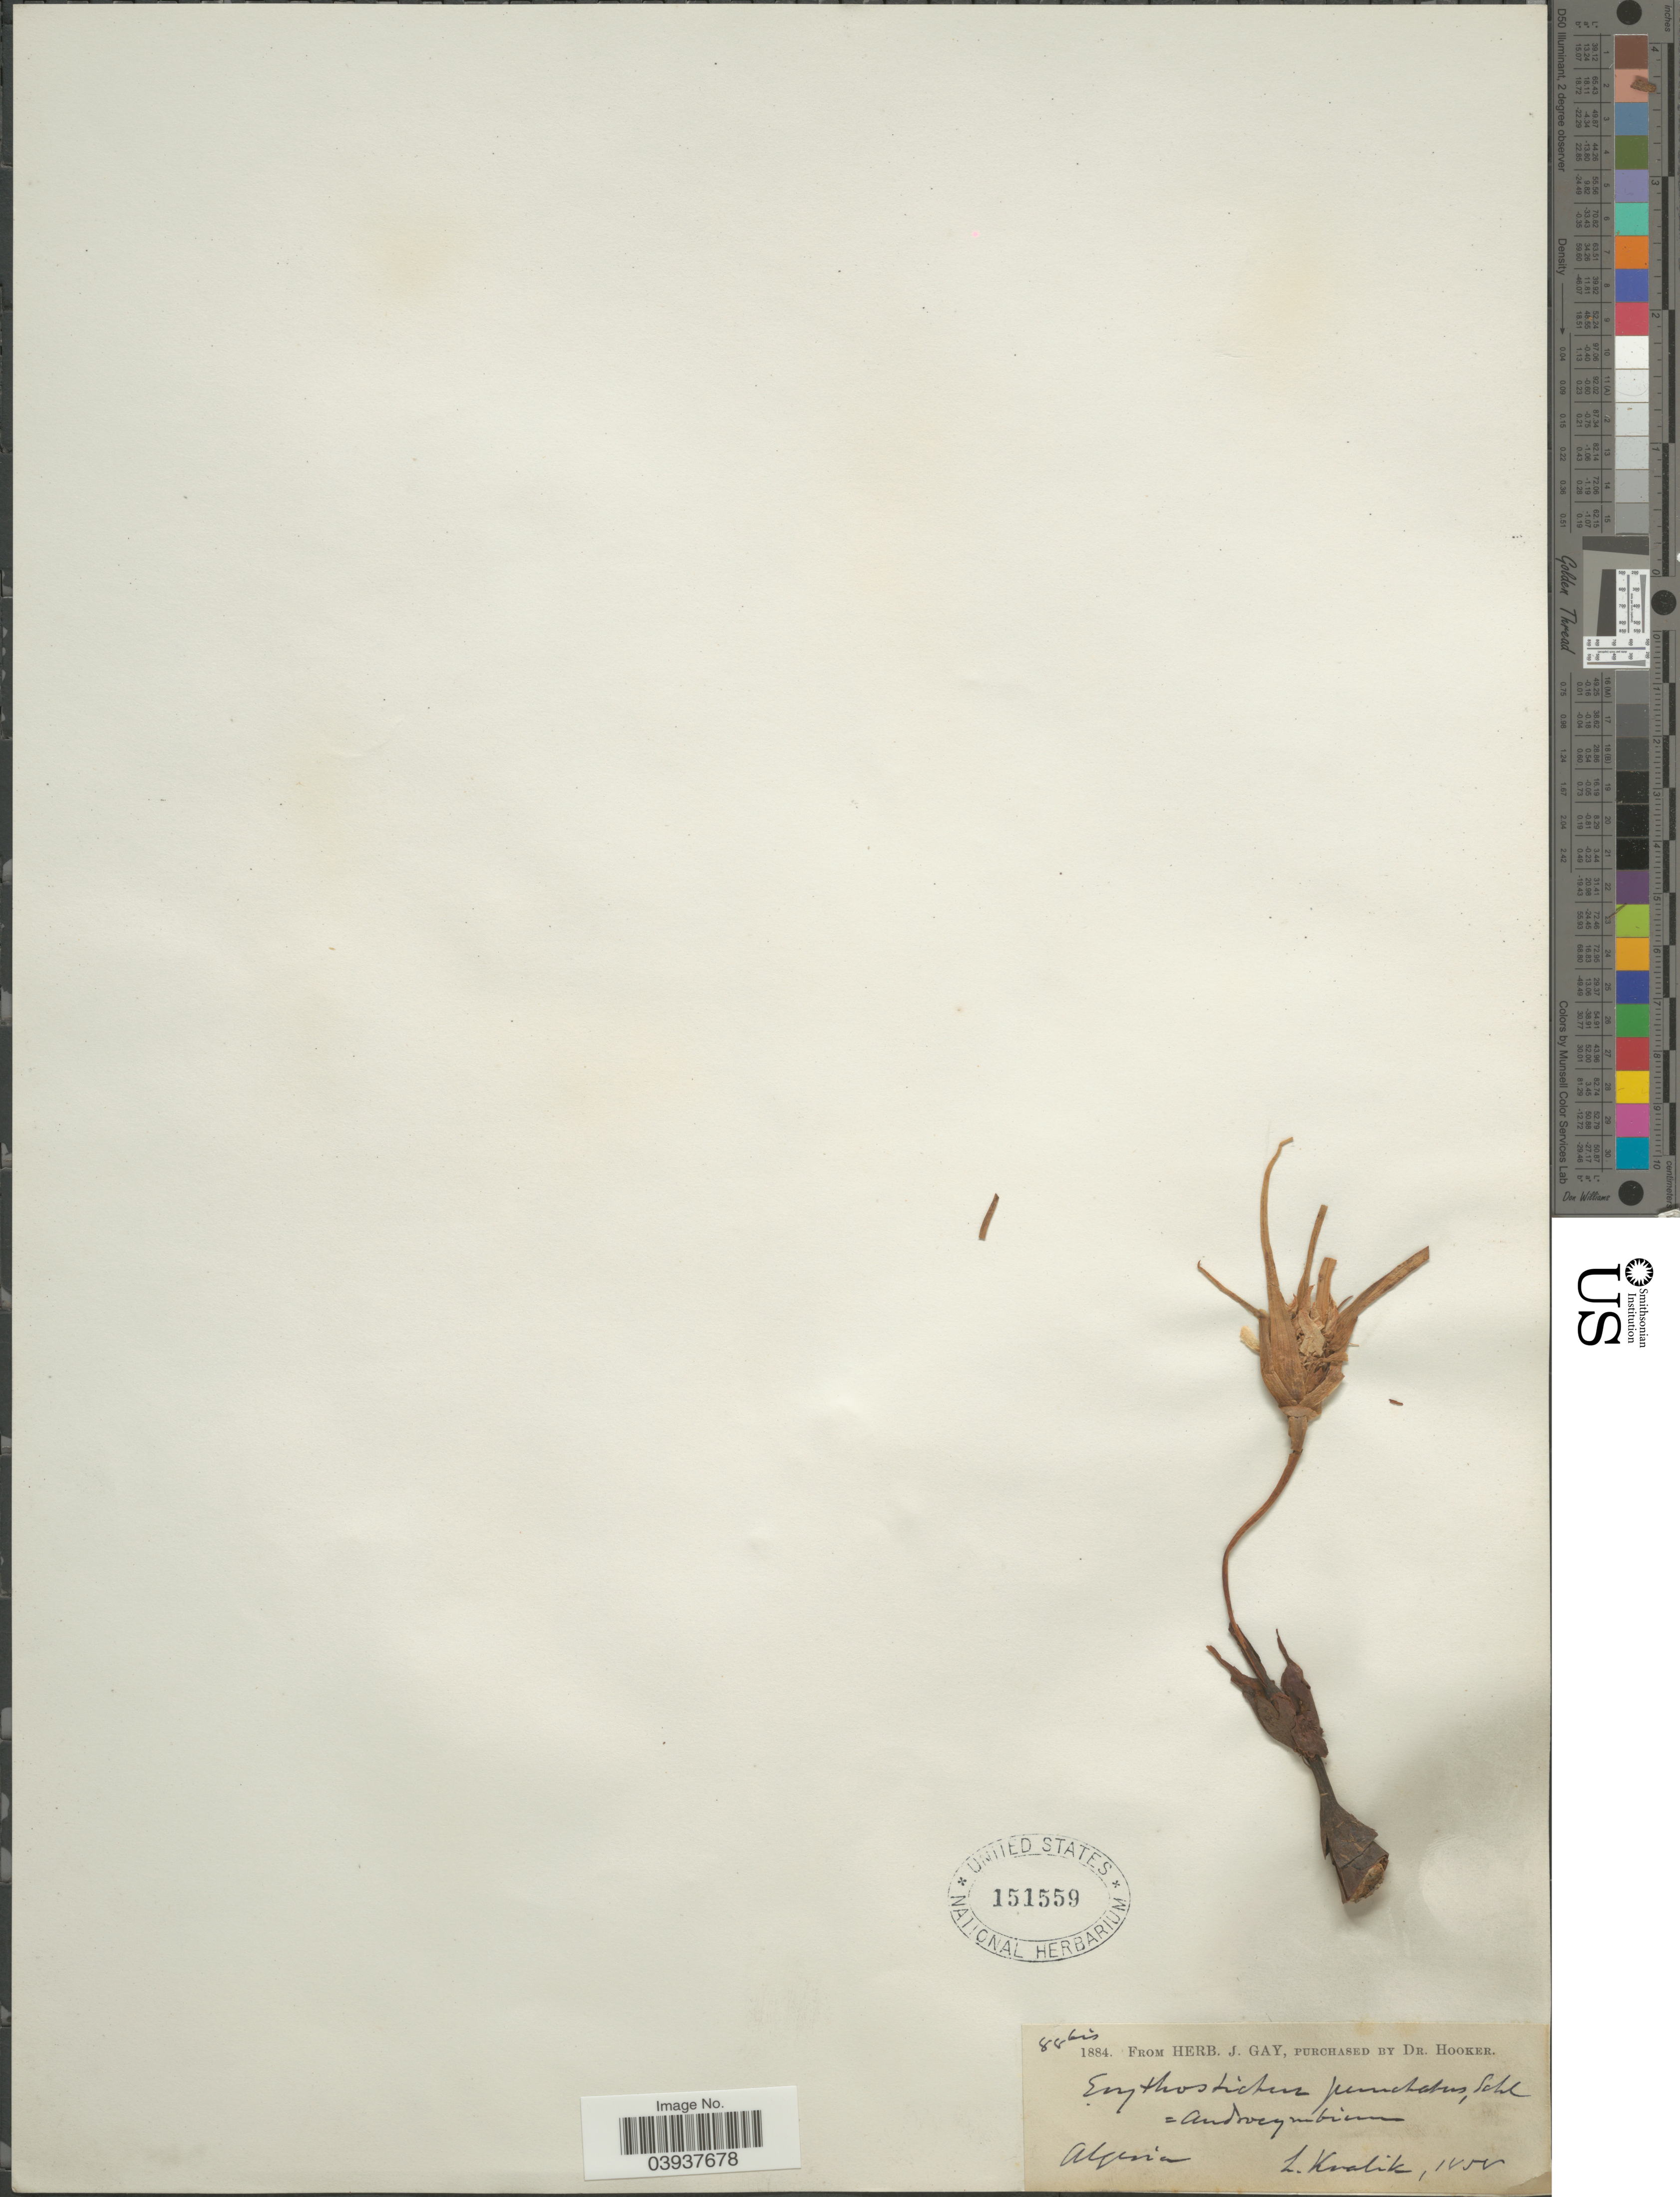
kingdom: Plantae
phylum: Tracheophyta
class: Liliopsida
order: Liliales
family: Colchicaceae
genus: Androcymbium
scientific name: Androcymbium punctatum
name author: Baker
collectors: L. Kralik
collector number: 88bis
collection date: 1858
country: Algeria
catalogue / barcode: US 151559